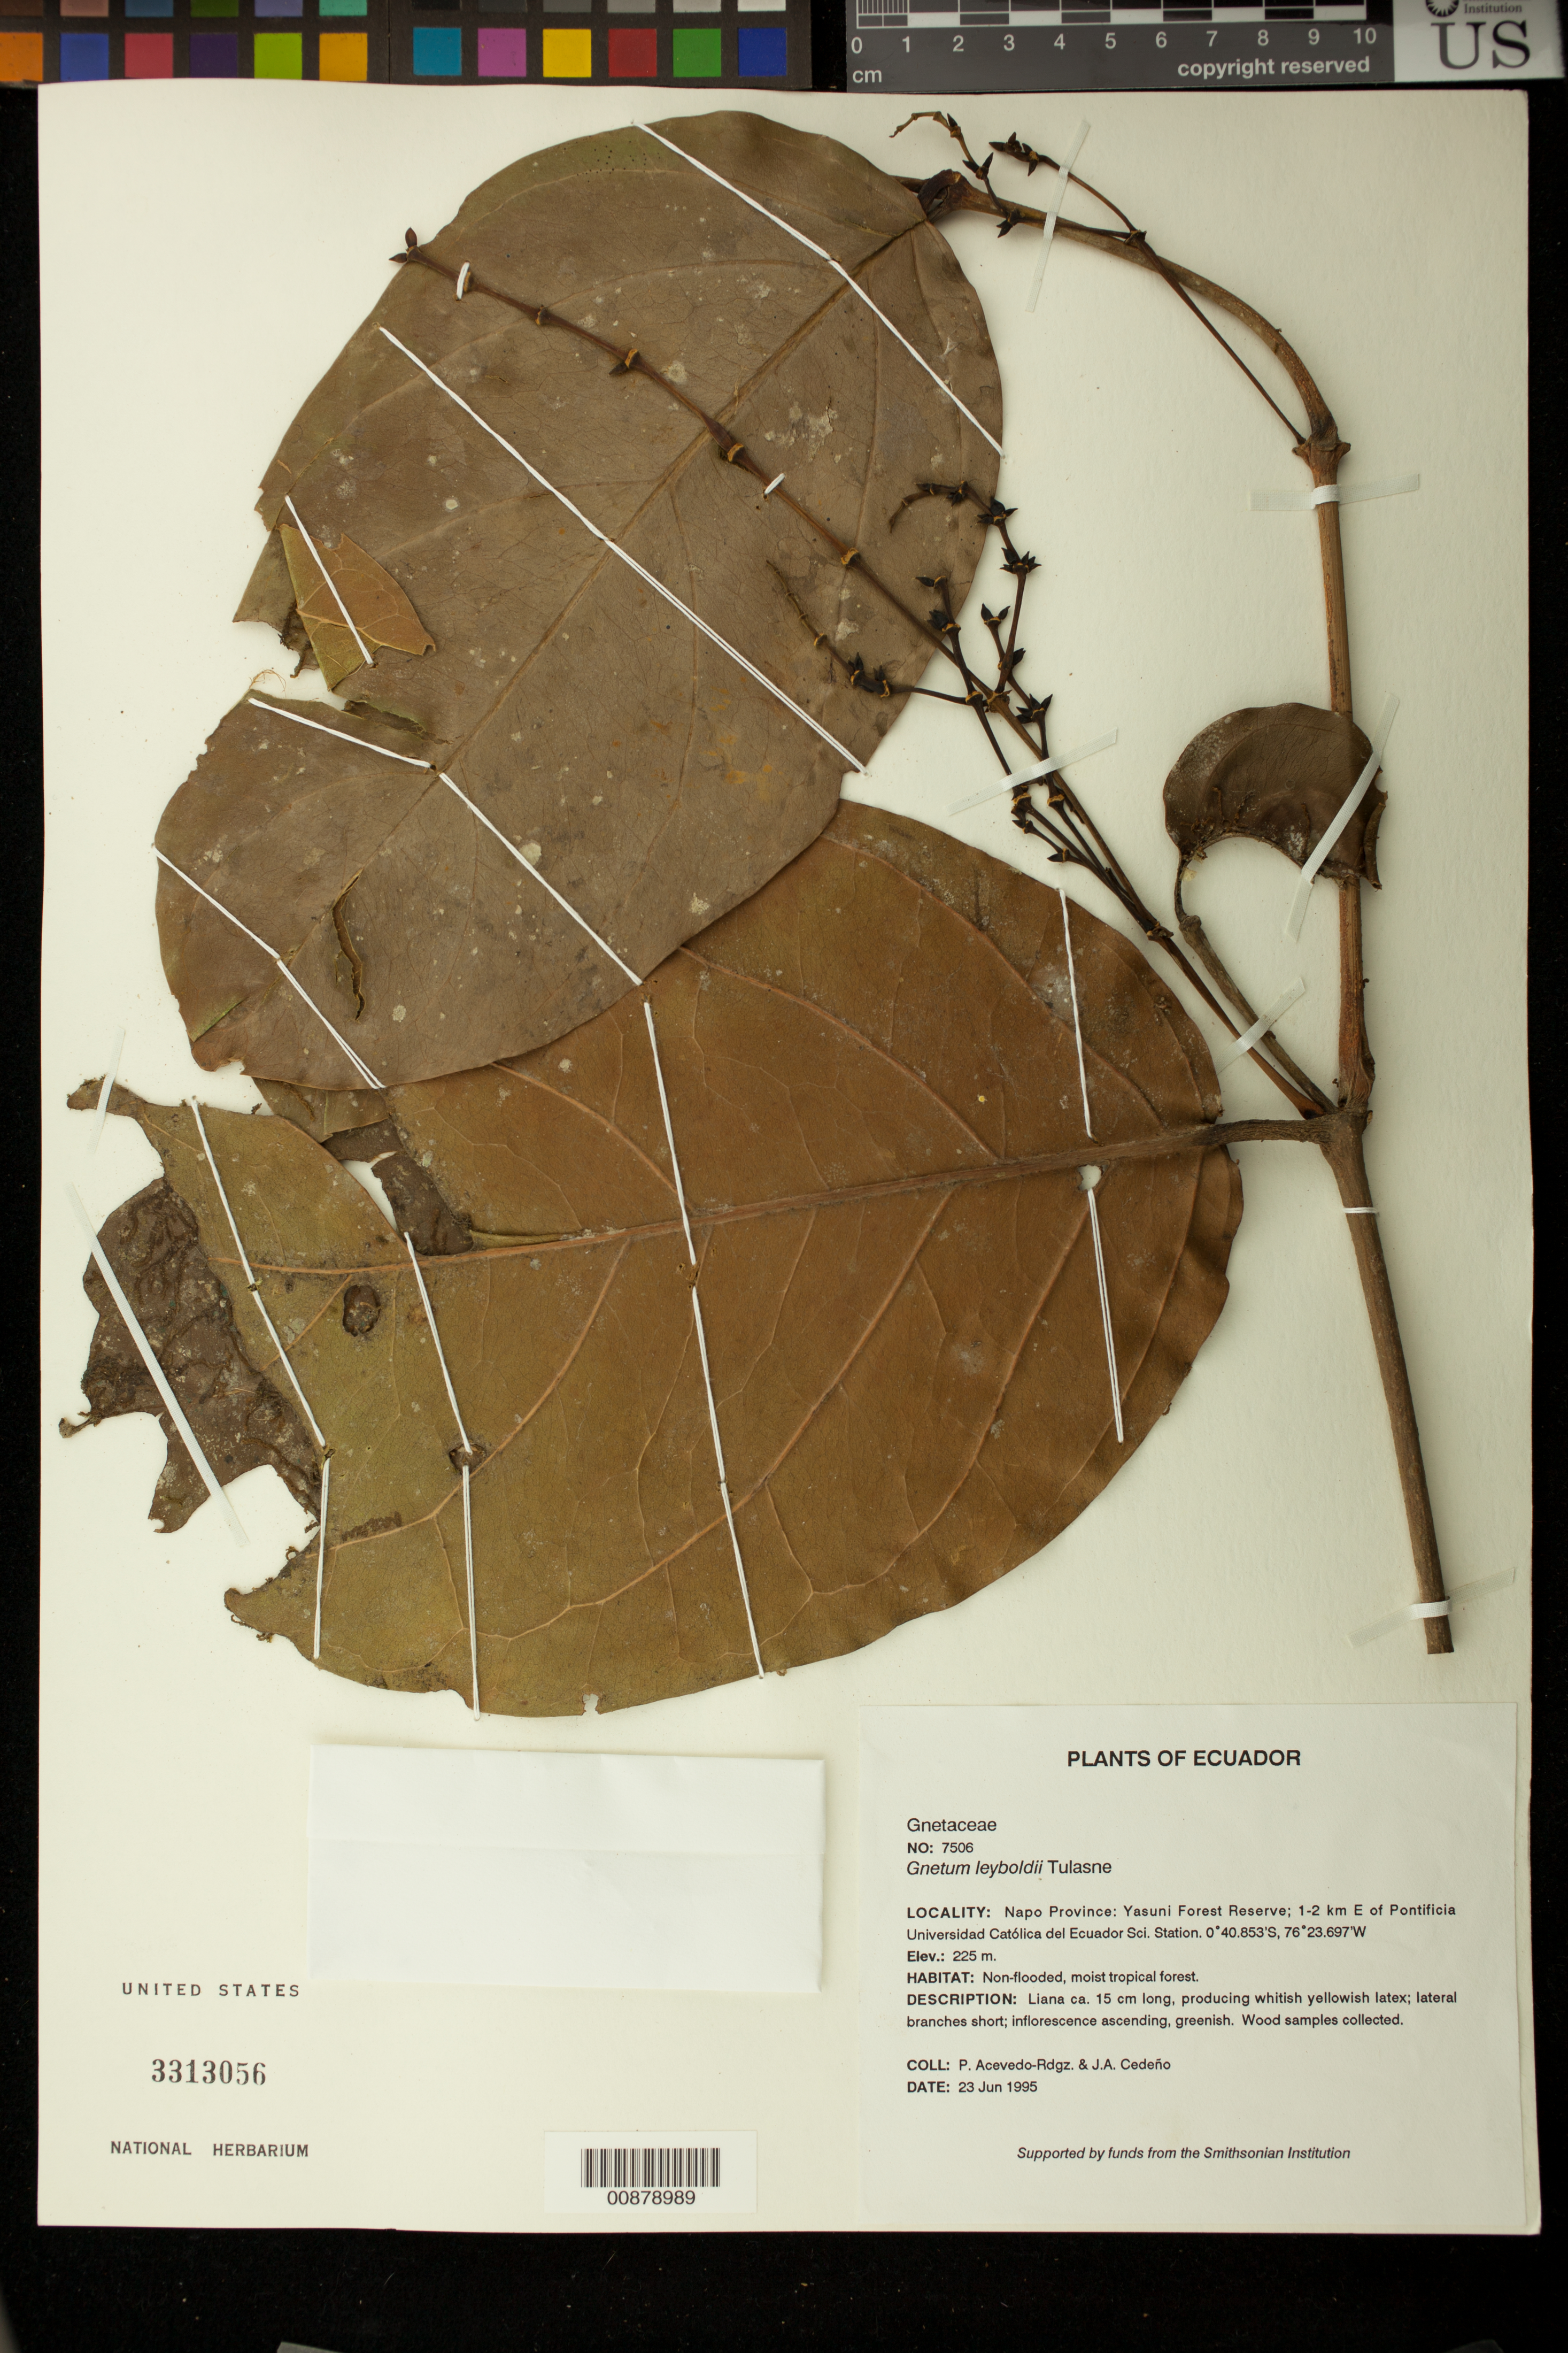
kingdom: Plantae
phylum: Tracheophyta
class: Gnetopsida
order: Gnetales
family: Gnetaceae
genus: Gnetum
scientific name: Gnetum nodiflorum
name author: Brongn.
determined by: Won, H.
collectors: P. Acevedo-Rodr. & J. A. Cedeño M.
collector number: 7506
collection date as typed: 23 Jun 1995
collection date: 1995-06-23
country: Ecuador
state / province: Napo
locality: Napo Province: Yasuni Forest Reserve; 1-2 km E of Pontificia Universidad Católica del Ecuador Sci. Station.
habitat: Non-flooded, moist tropical forest.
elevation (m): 225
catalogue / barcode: US 3313056